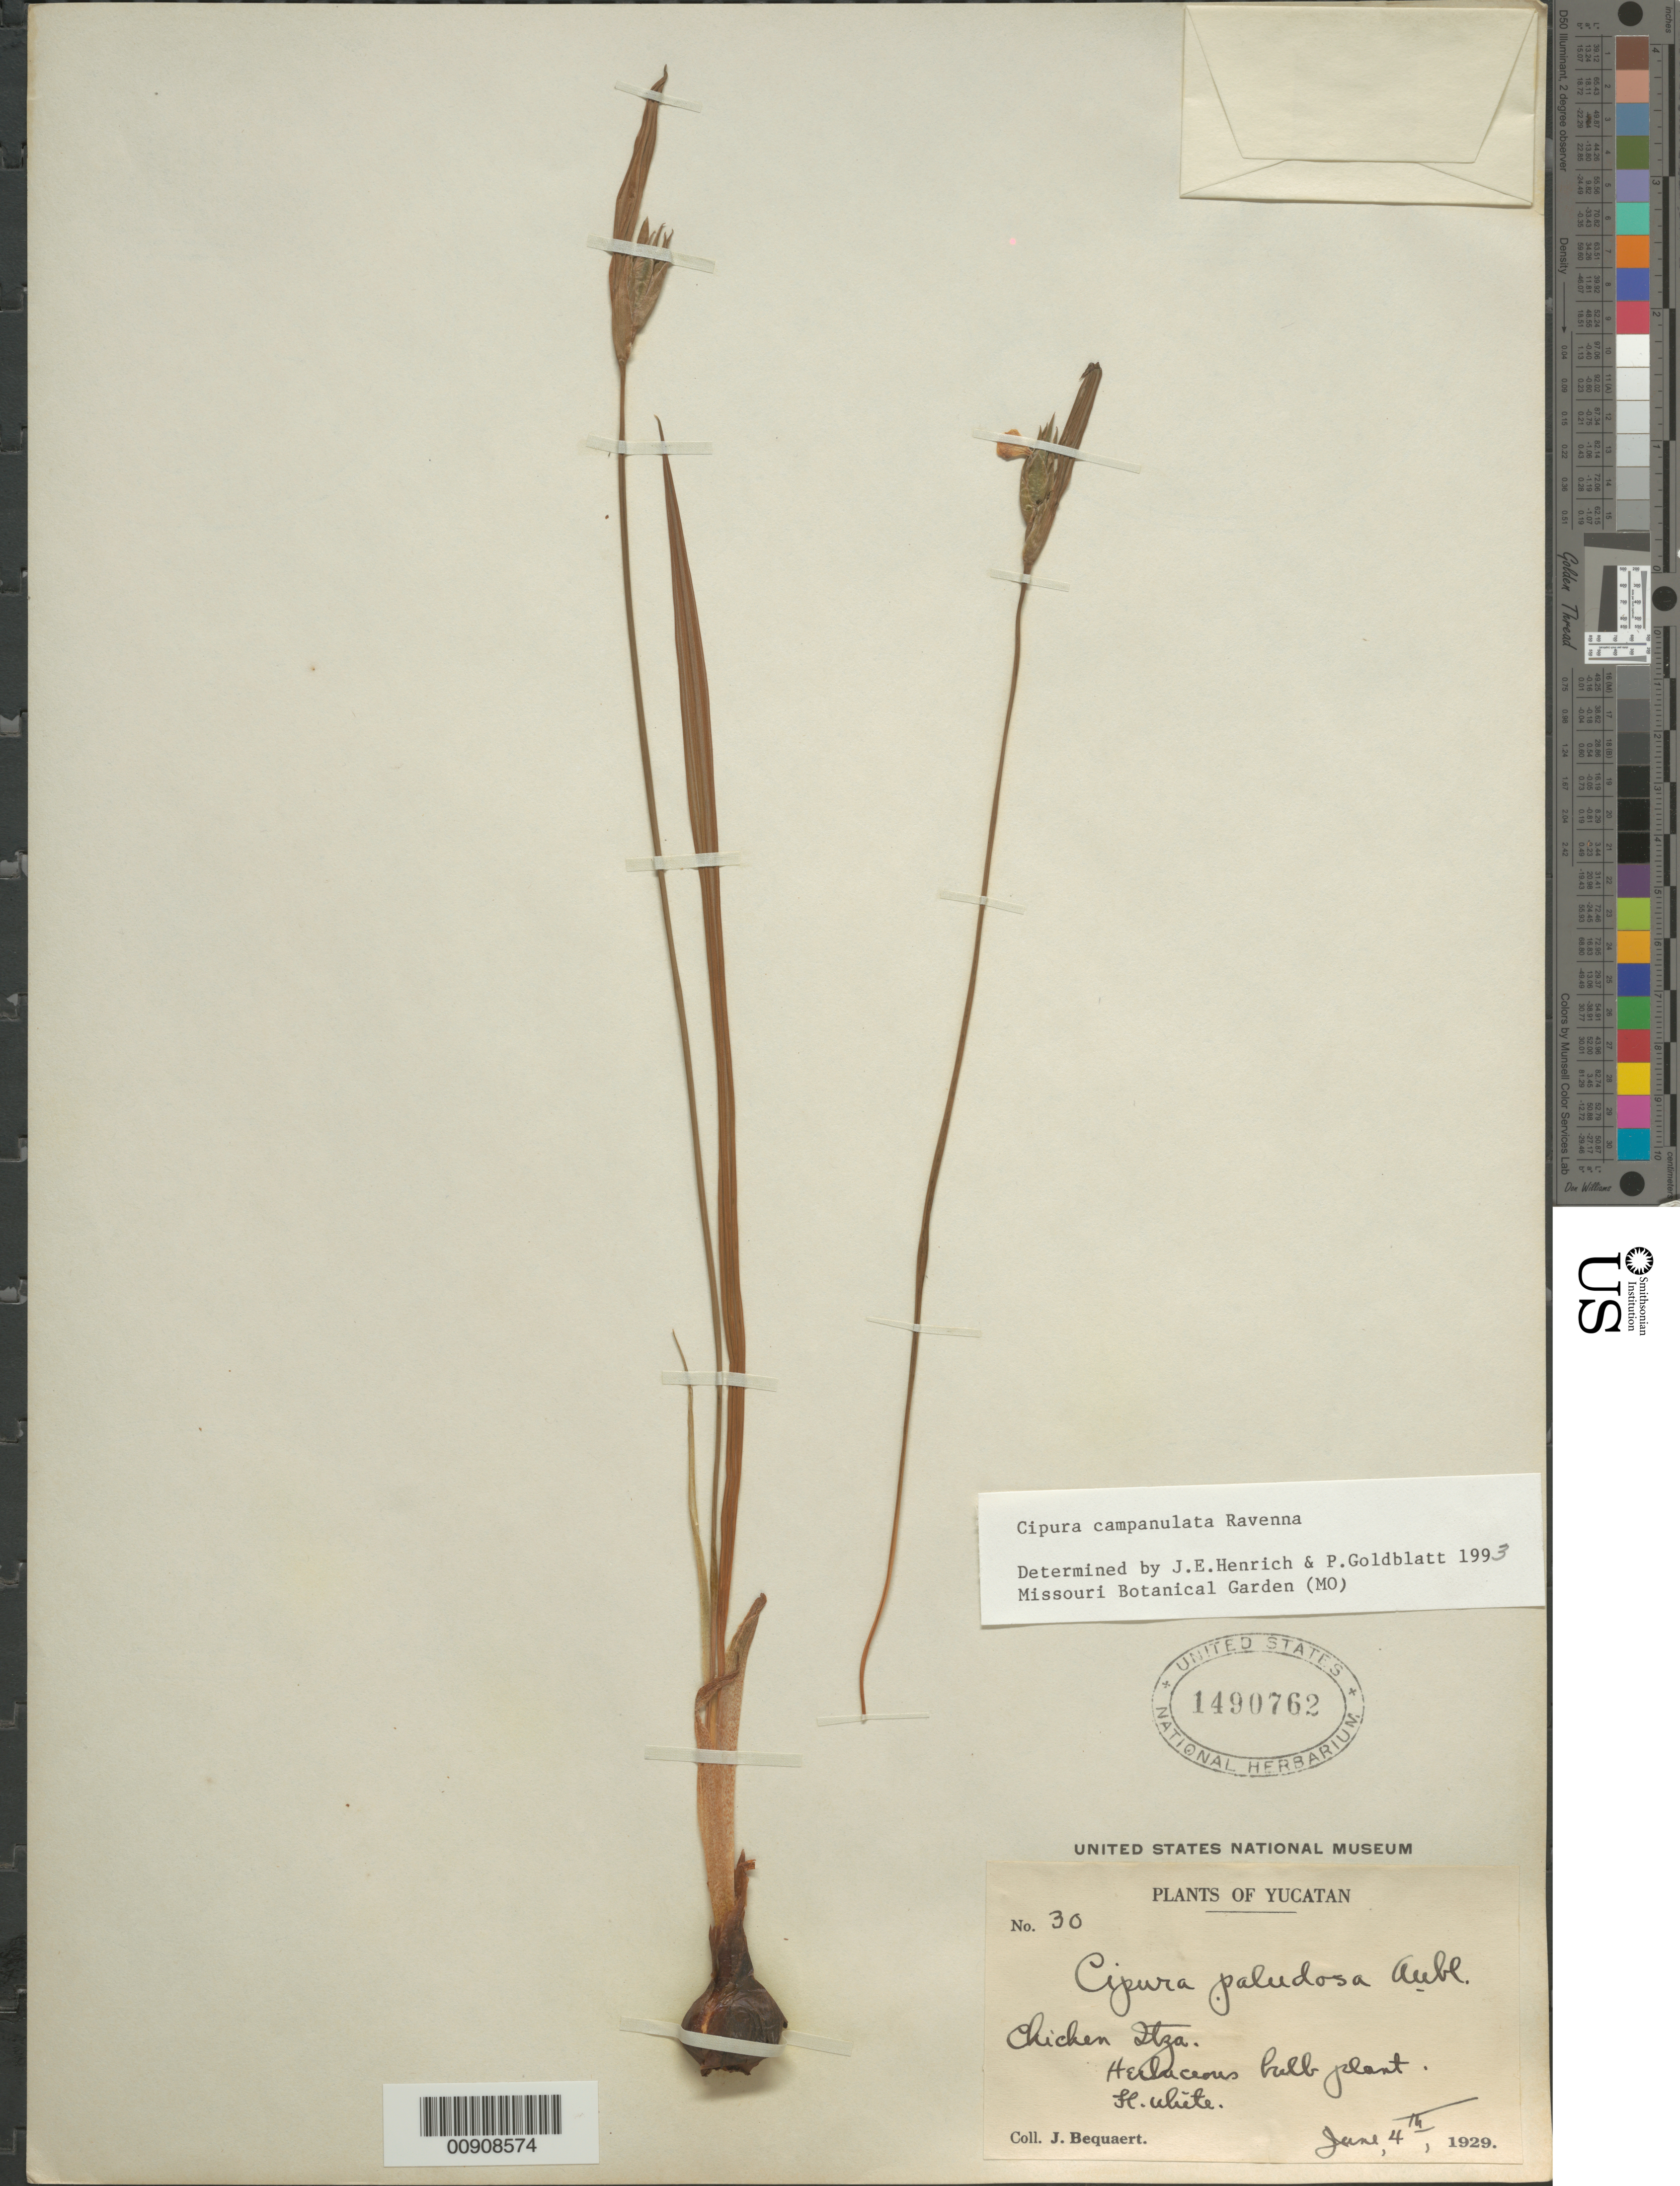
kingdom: Plantae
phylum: Tracheophyta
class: Liliopsida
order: Asparagales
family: Iridaceae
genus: Cipura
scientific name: Cipura campanulata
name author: Ravenna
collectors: J. Bequaert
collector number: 30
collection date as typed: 04 Jun 1929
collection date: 1929-06-04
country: Mexico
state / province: Yucatán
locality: Yucatán: Chichen Itza.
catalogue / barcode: US 1490762